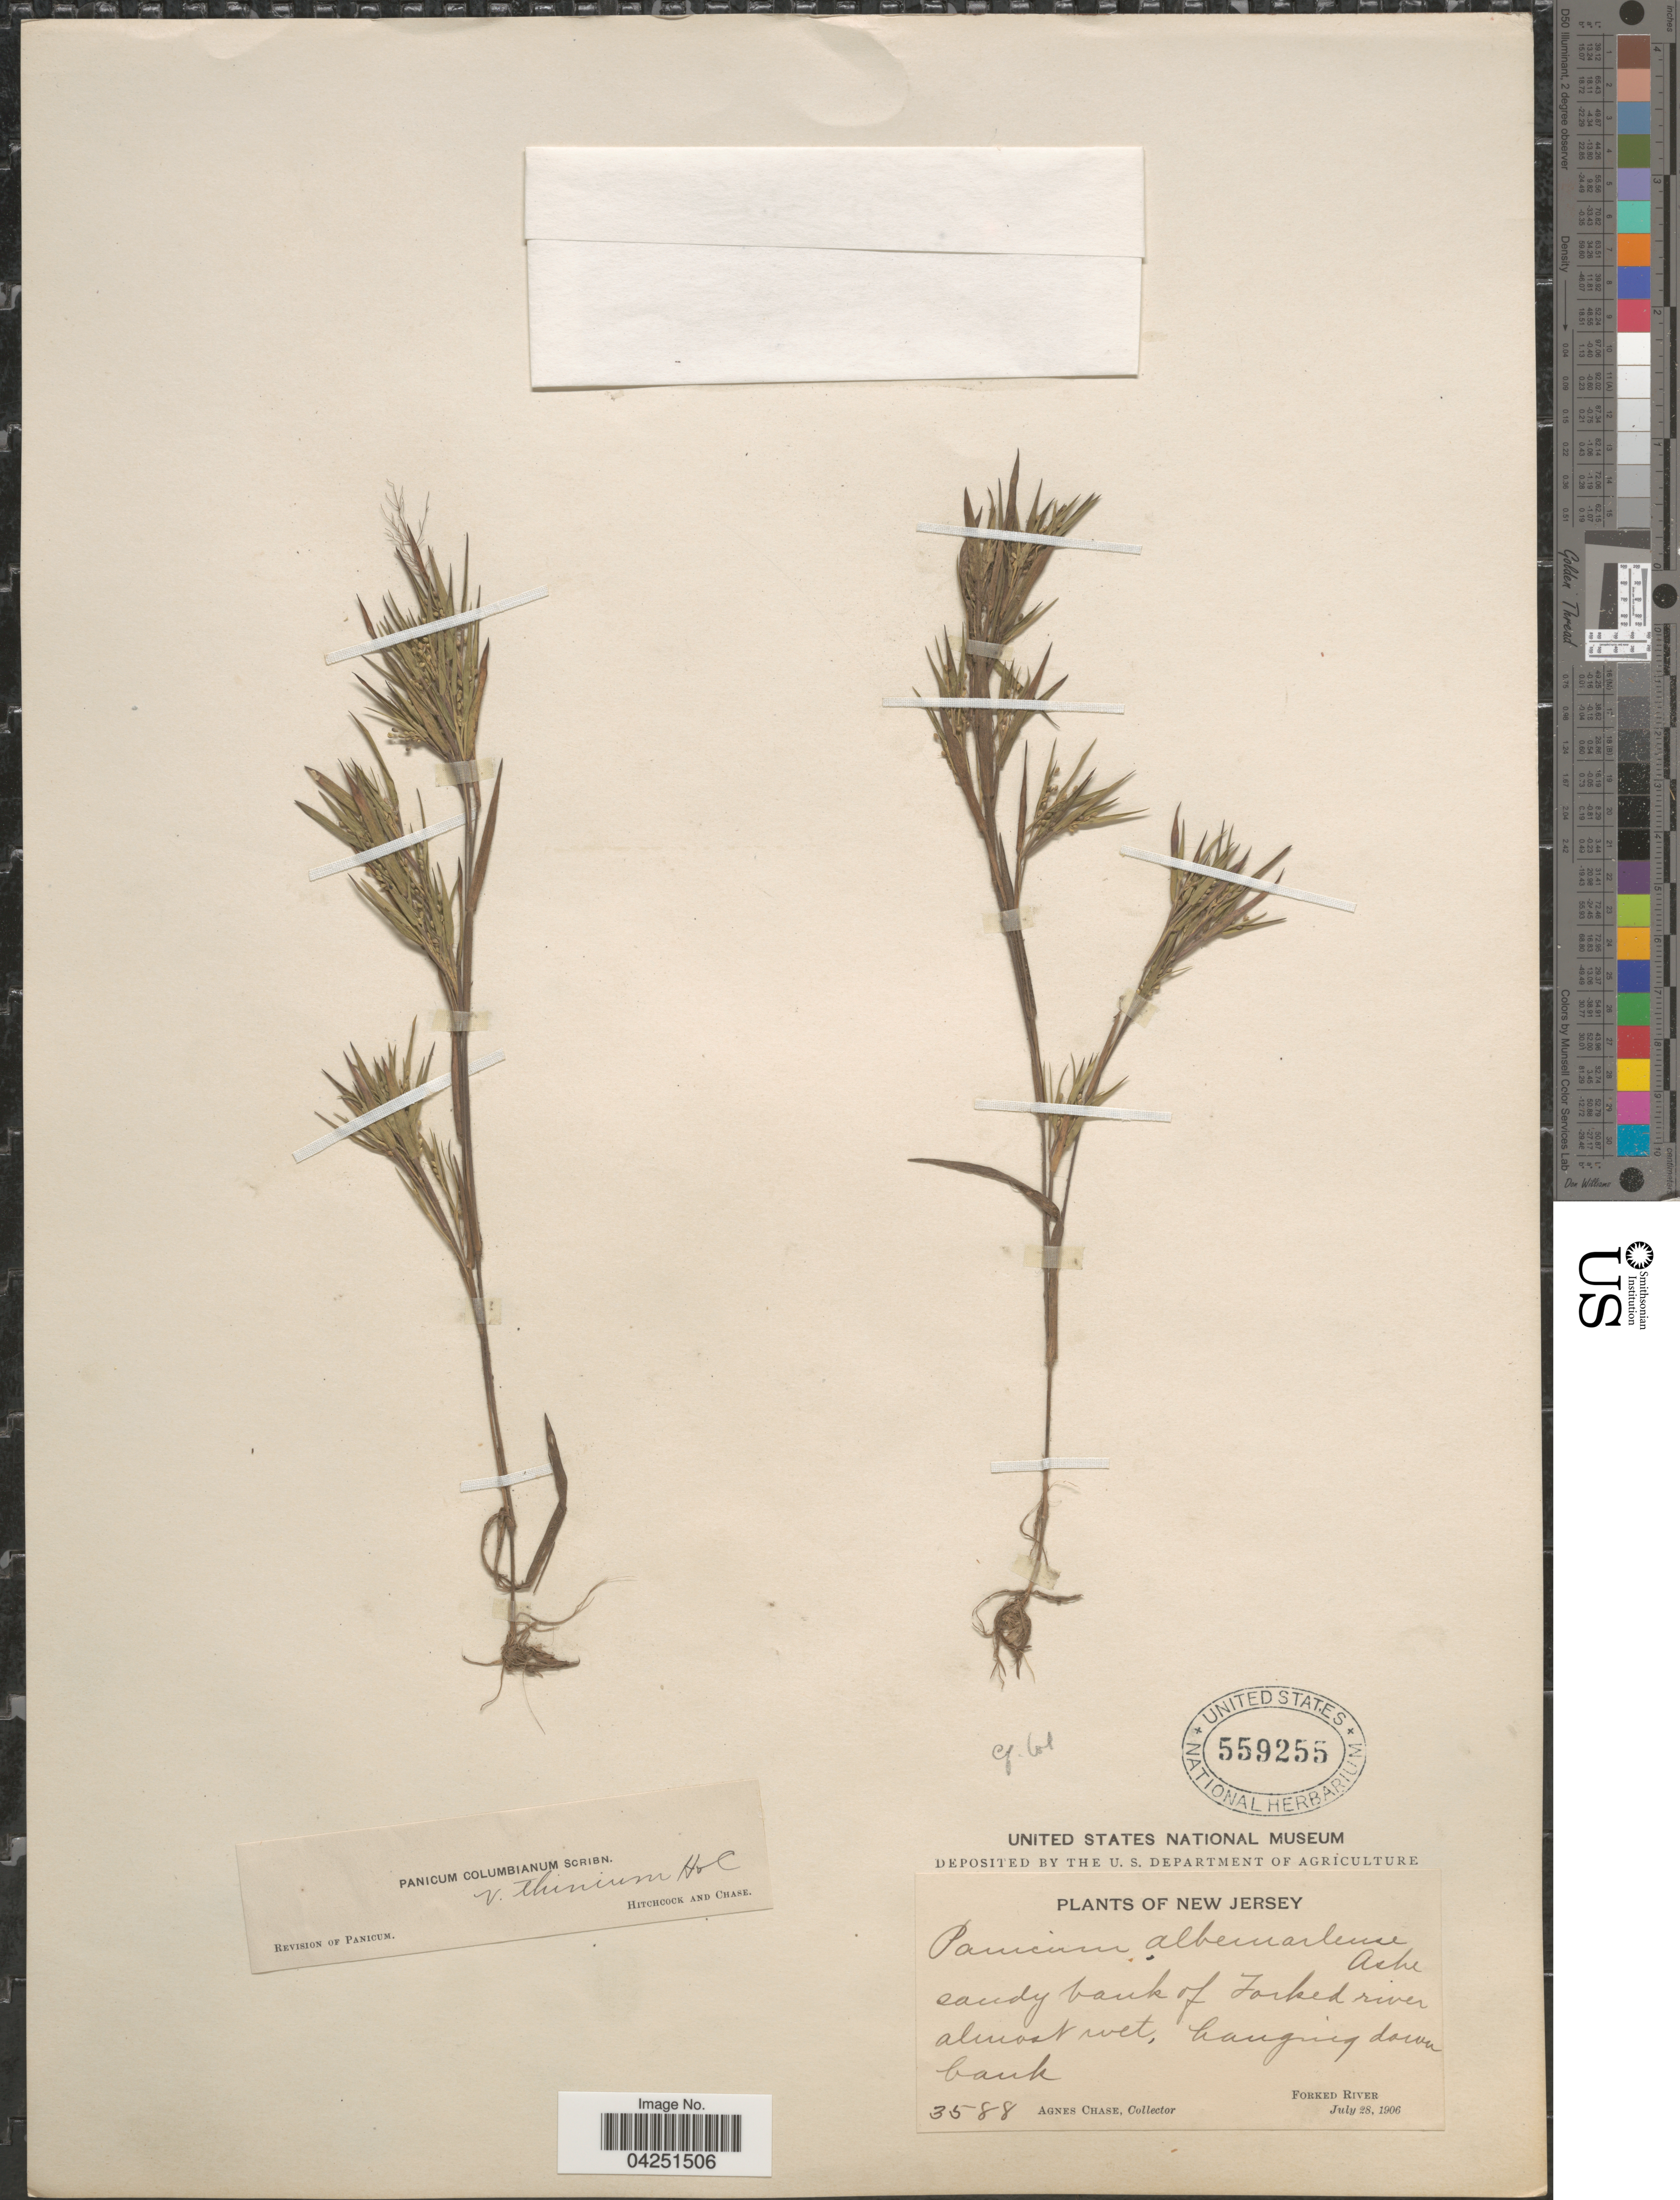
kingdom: Plantae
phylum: Tracheophyta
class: Liliopsida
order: Poales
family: Poaceae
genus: Dichanthelium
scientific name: Dichanthelium acuminatum var. acuminatum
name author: (Sw.) Gould & C.A. Clark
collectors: A. Chase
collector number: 3588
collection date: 1906-07-28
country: United States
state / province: New Jersey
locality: Sandy bank of Forked river almost wet, hanging down bank. Forked River.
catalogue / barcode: US 559255